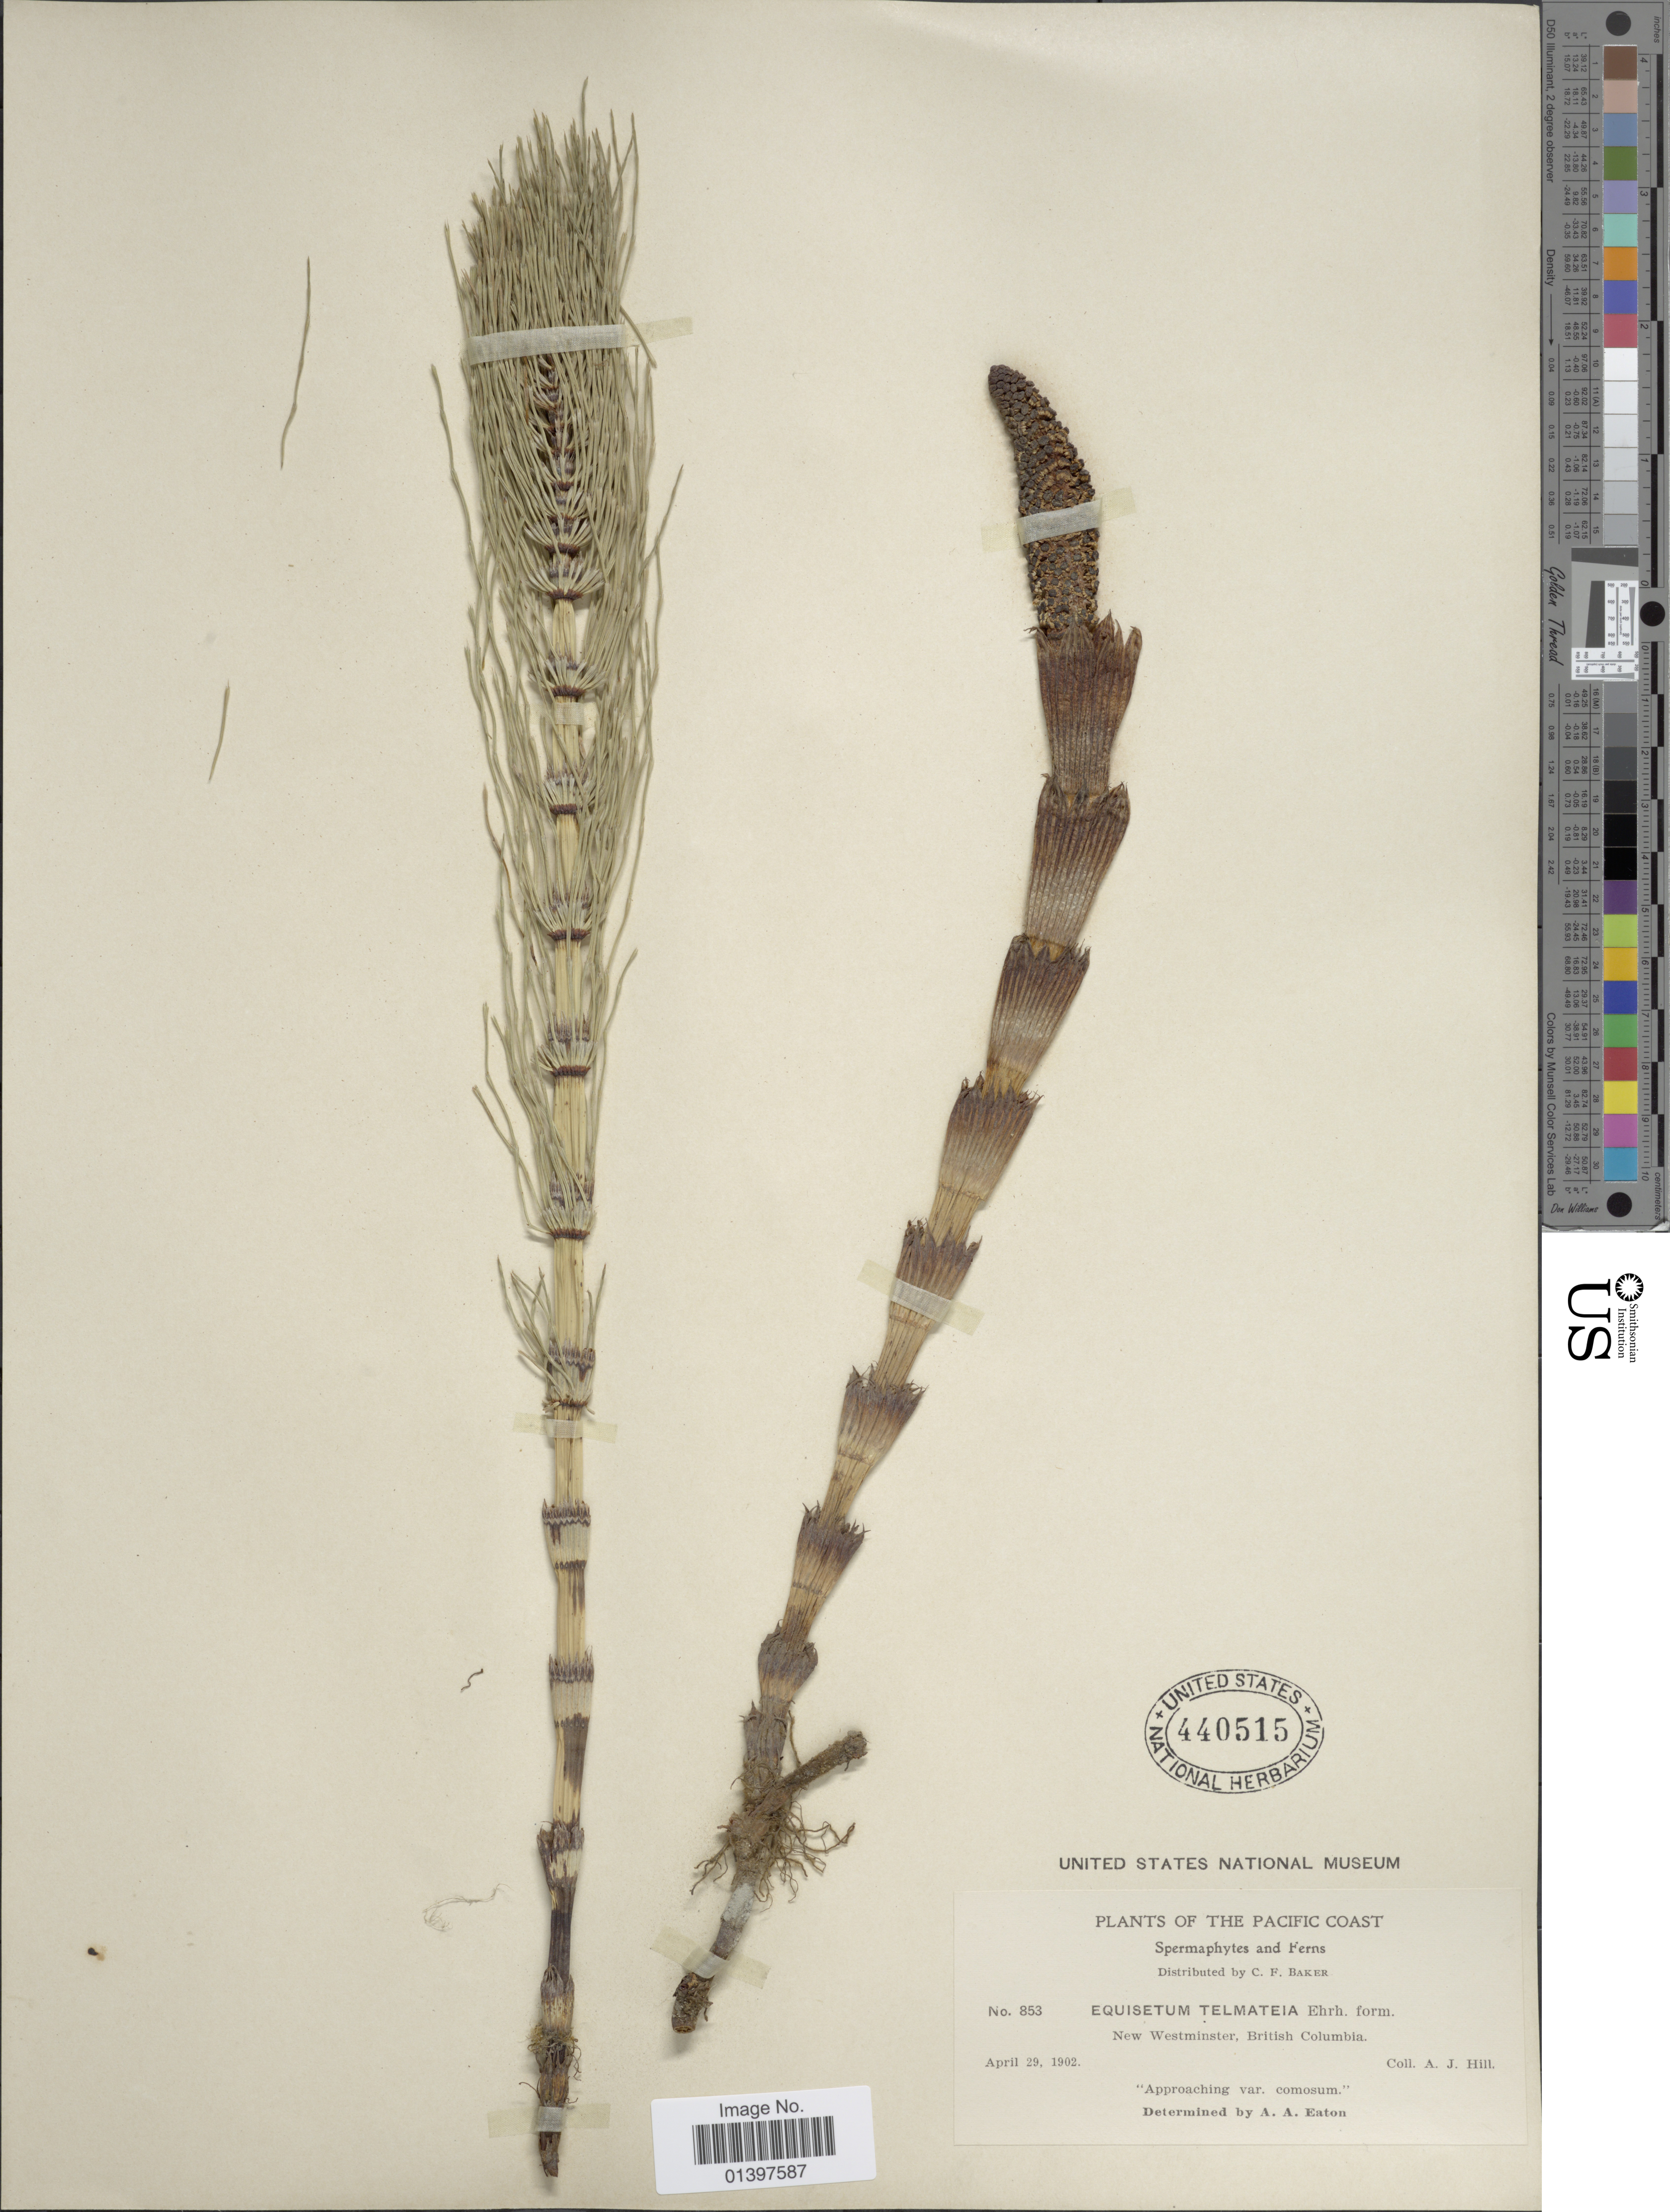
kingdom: Plantae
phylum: Tracheophyta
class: Polypodiopsida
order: Equisetales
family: Equisetaceae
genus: Equisetum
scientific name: Equisetum telmateia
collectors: A. Hill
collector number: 853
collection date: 1902-04-29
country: Canada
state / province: British Columbia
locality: New Westminister, British Columbia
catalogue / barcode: US 440515